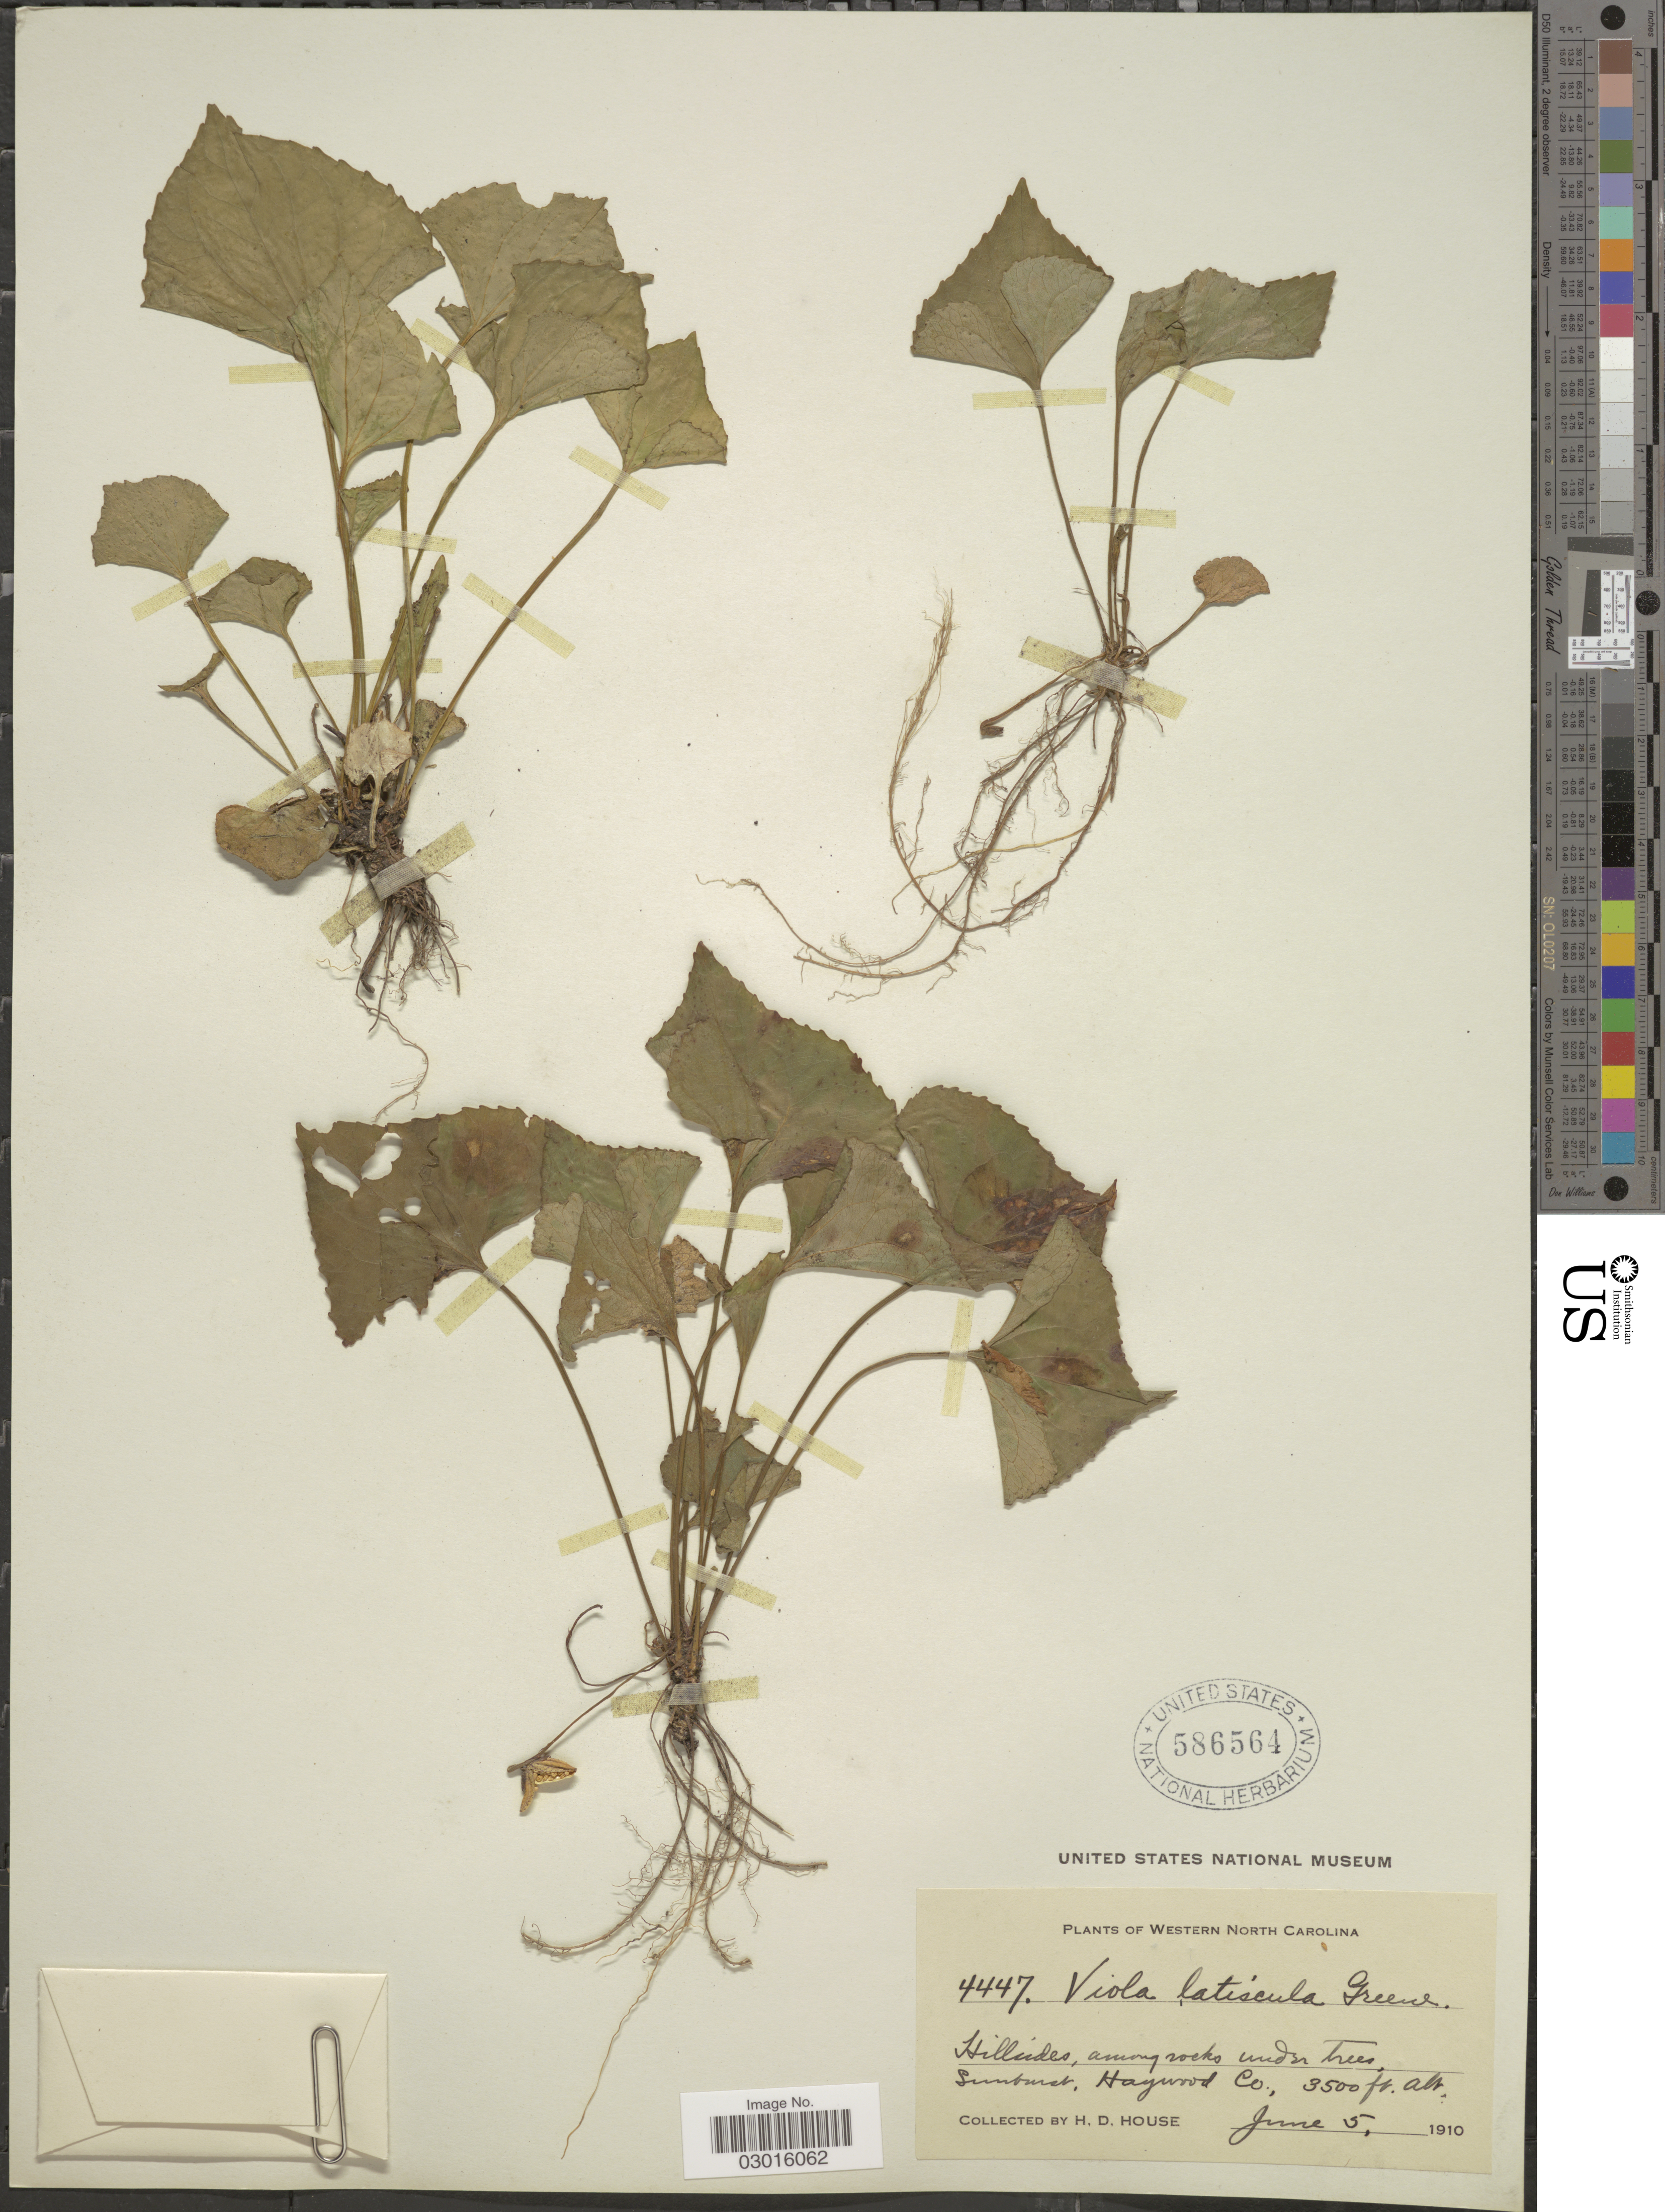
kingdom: Plantae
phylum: Tracheophyta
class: Magnoliopsida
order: Malpighiales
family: Violaceae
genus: Viola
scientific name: Viola latiuscula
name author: Greene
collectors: H. D. House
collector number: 4447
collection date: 1910-06-05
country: United States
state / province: North Carolina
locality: Western North Carolina, Hillsides, among rocks under Trees, Sunburst, Haywood Co.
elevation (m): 1067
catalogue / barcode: US 586564